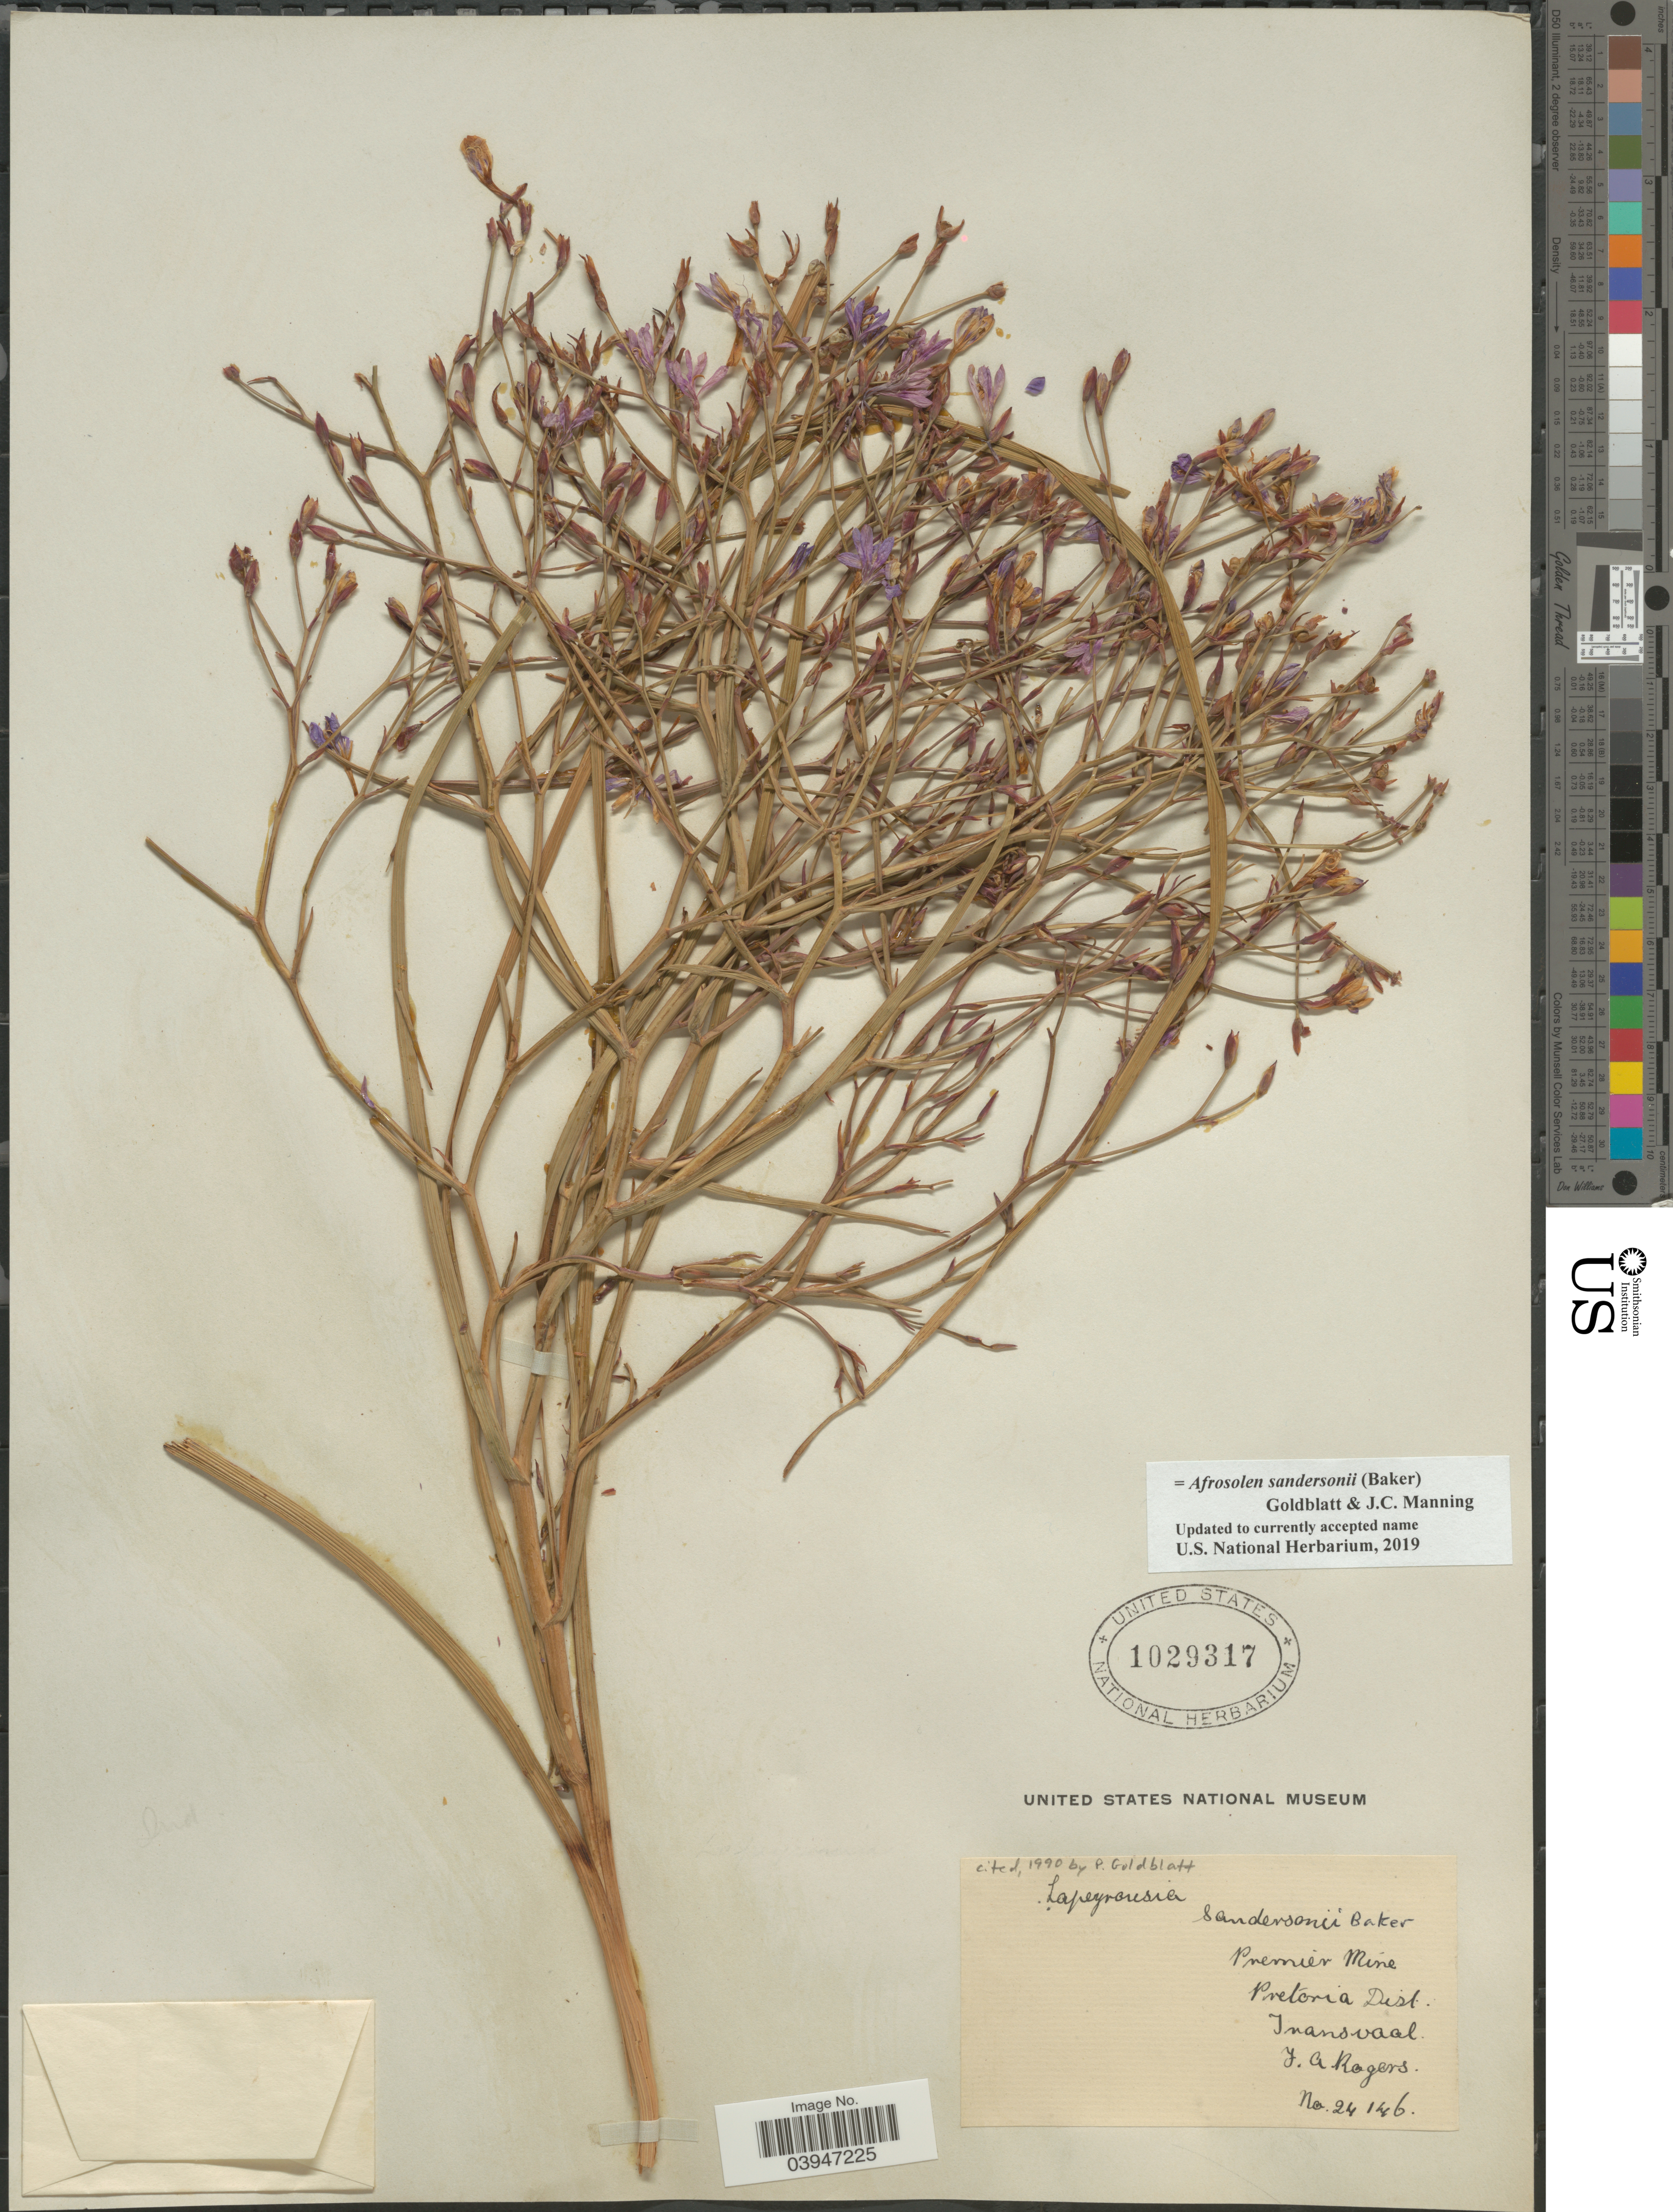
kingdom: Plantae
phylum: Tracheophyta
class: Liliopsida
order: Asparagales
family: Iridaceae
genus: Afrosolen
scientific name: Afrosolen sandersonii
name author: (Baker) Goldblatt & J.C. Manning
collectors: F. A. Rogers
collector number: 24146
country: South Africa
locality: Premier Mine. Pretoria Dist. Transvaal.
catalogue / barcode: US 1029317